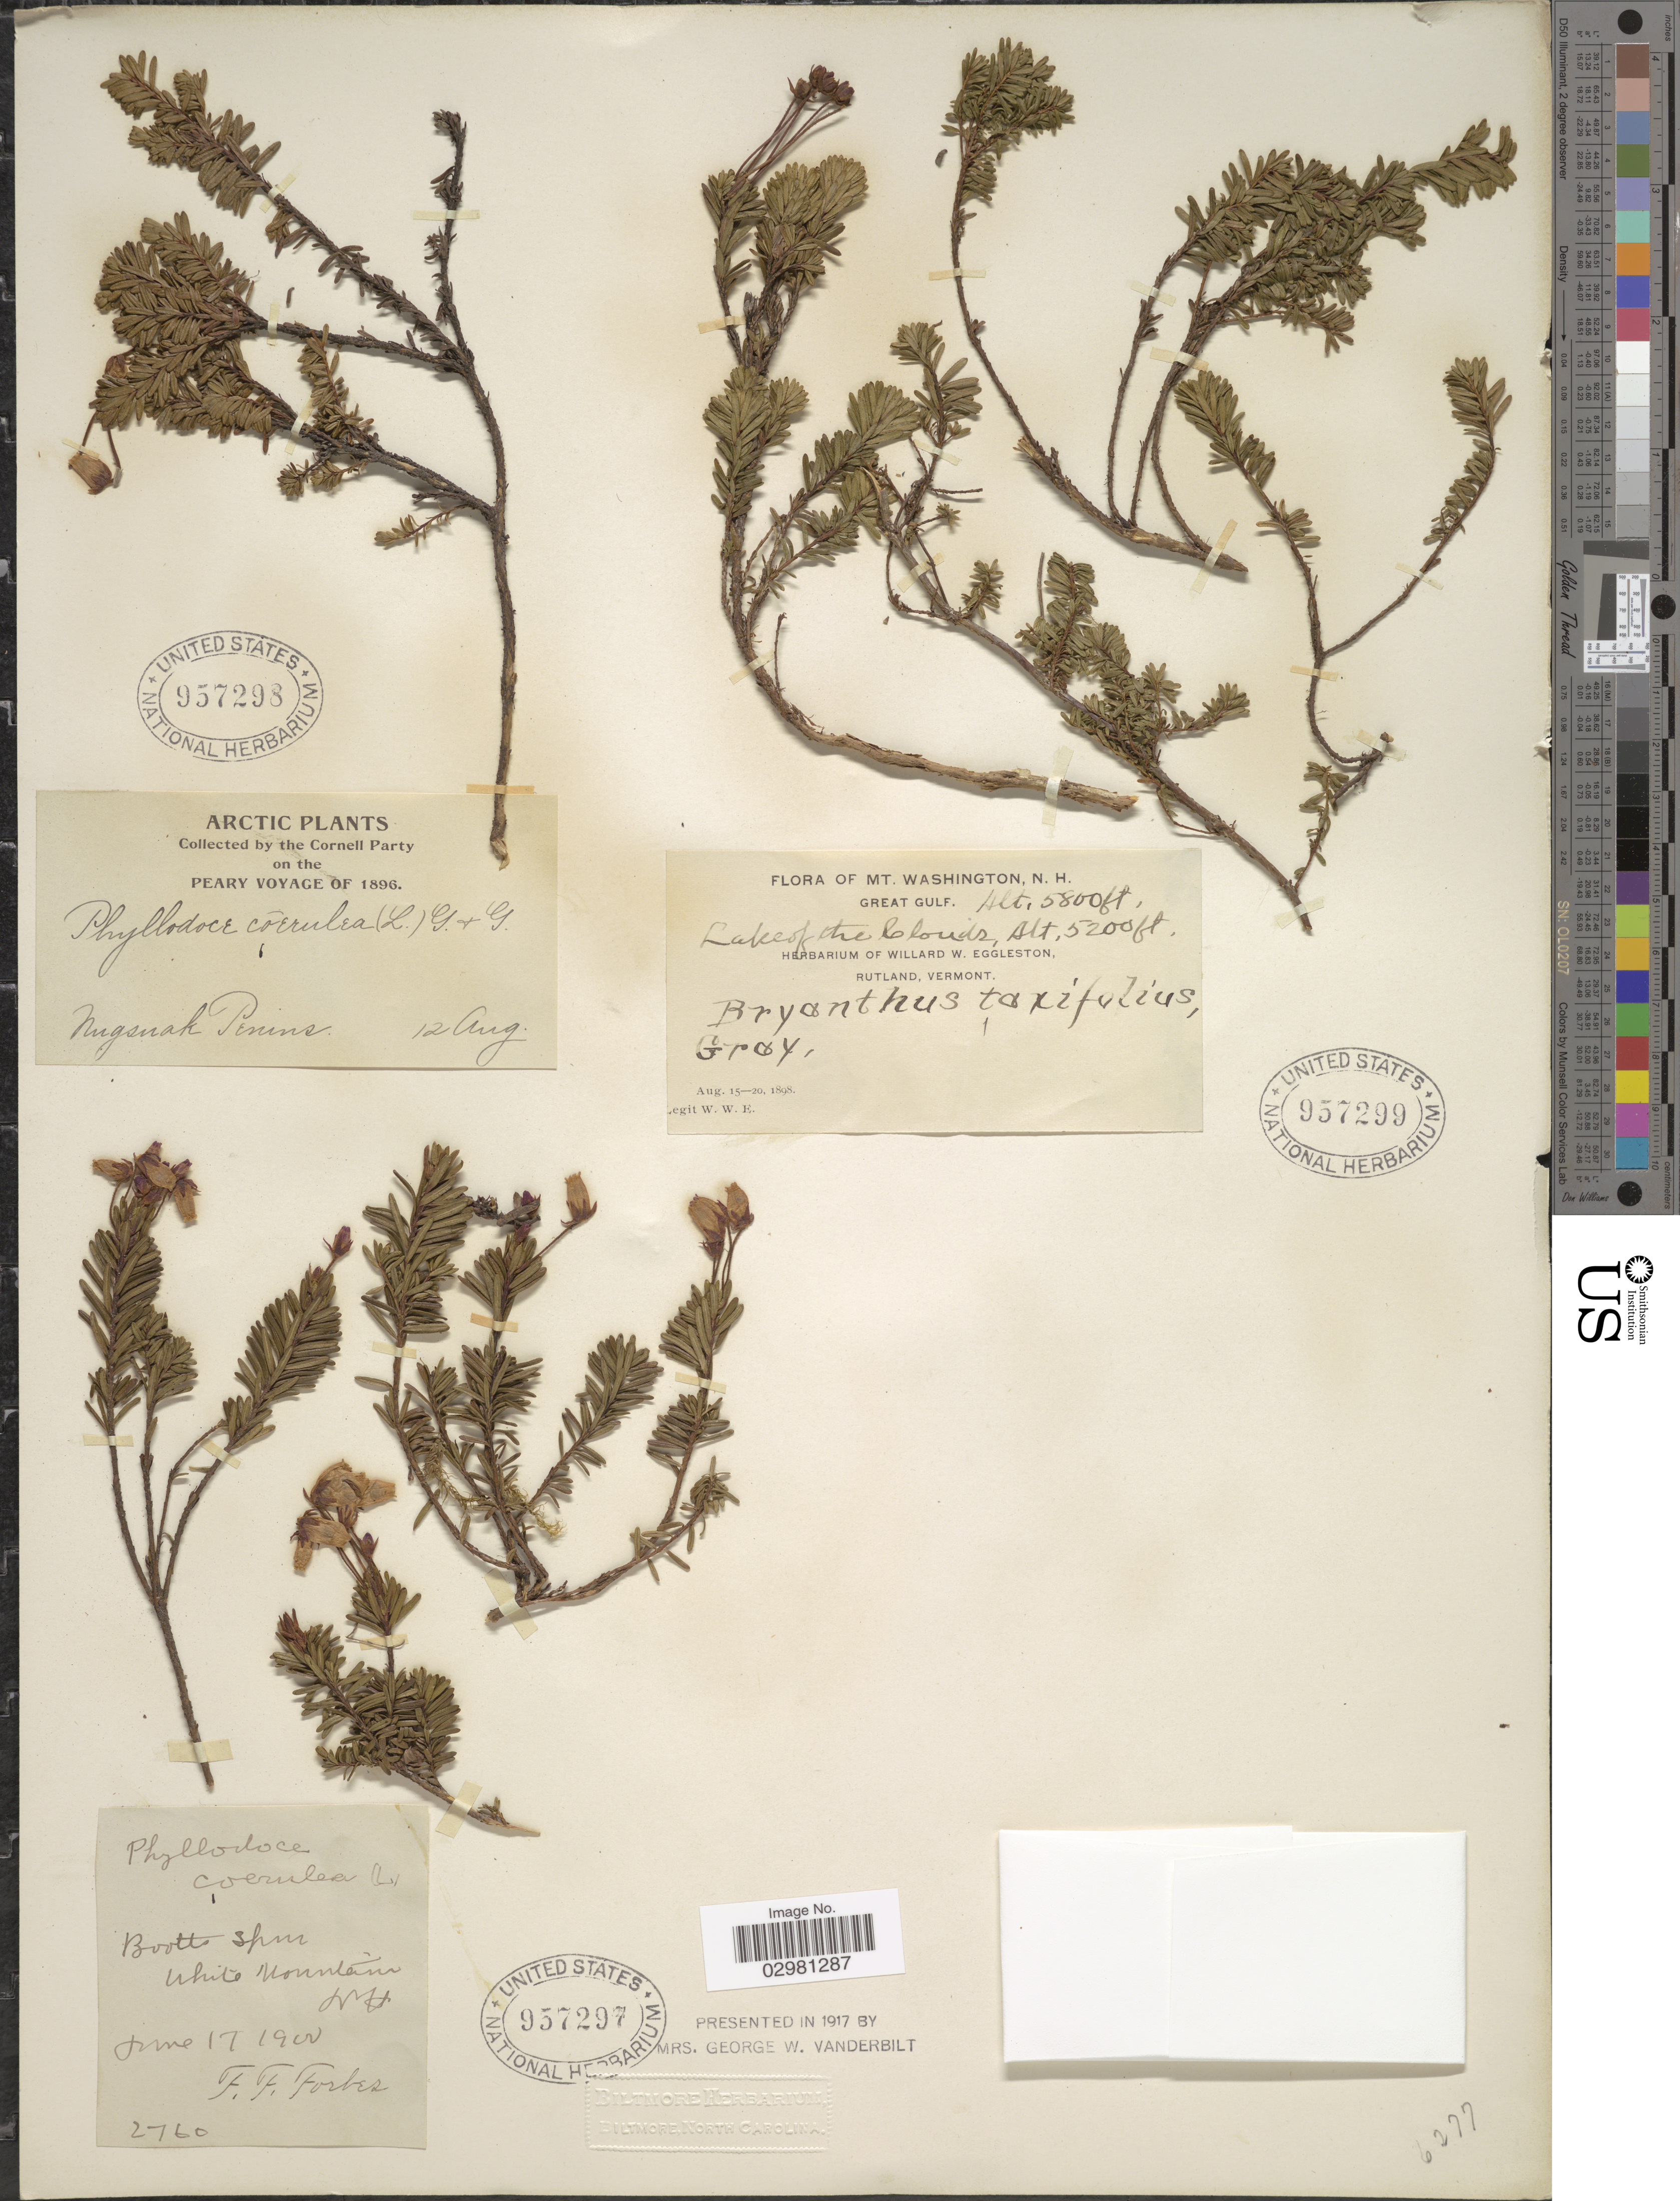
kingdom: Plantae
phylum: Tracheophyta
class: Magnoliopsida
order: Ericales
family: Ericaceae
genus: Phyllodoce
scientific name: Phyllodoce caerulea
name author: (L.) Bab.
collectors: F. Forbes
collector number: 2760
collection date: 1900-06-17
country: United States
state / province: New Hampshire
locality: Bootts Spur, White Mountain.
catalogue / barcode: US 957297